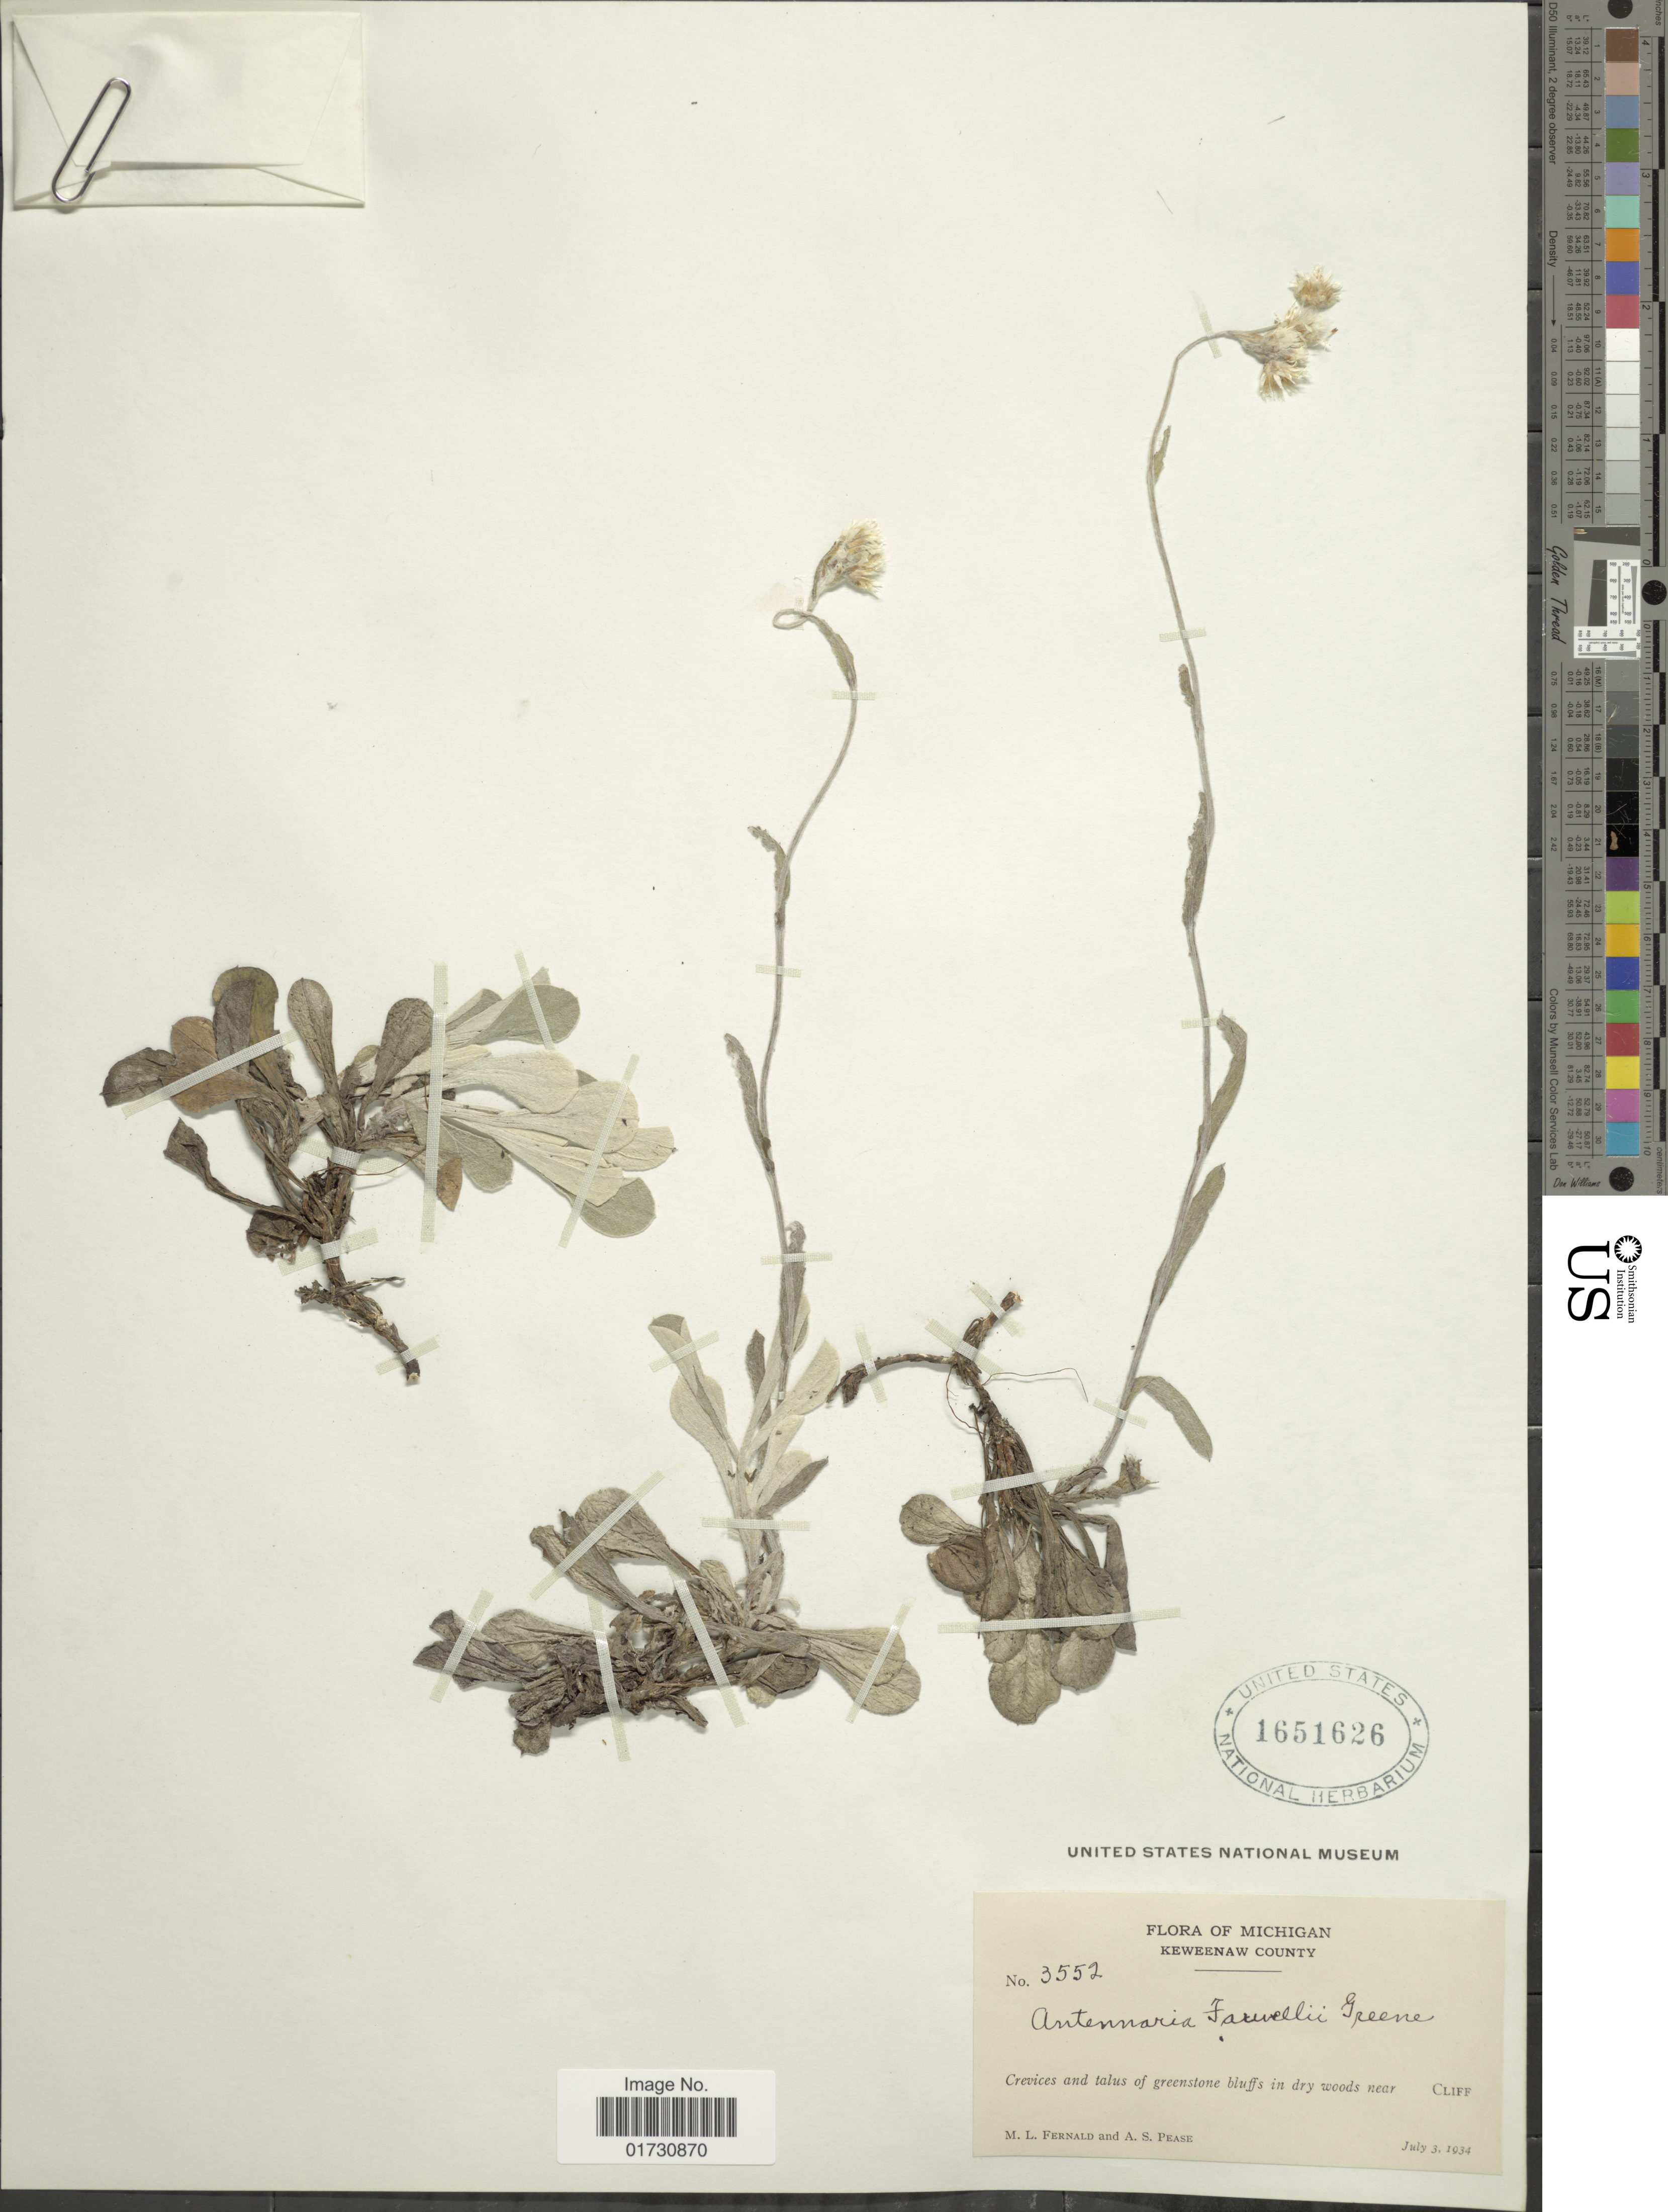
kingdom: Plantae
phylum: Tracheophyta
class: Magnoliopsida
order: Asterales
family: Asteraceae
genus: Antennaria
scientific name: Antennaria farwellii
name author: Greene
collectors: M. L. Fernald & A. S. Pease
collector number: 3552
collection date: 1934-07-03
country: United States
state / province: Michigan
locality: Keweenaw County, Crevices and talus of greenstone bluffs in dry woods near Cliff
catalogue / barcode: US 1651626